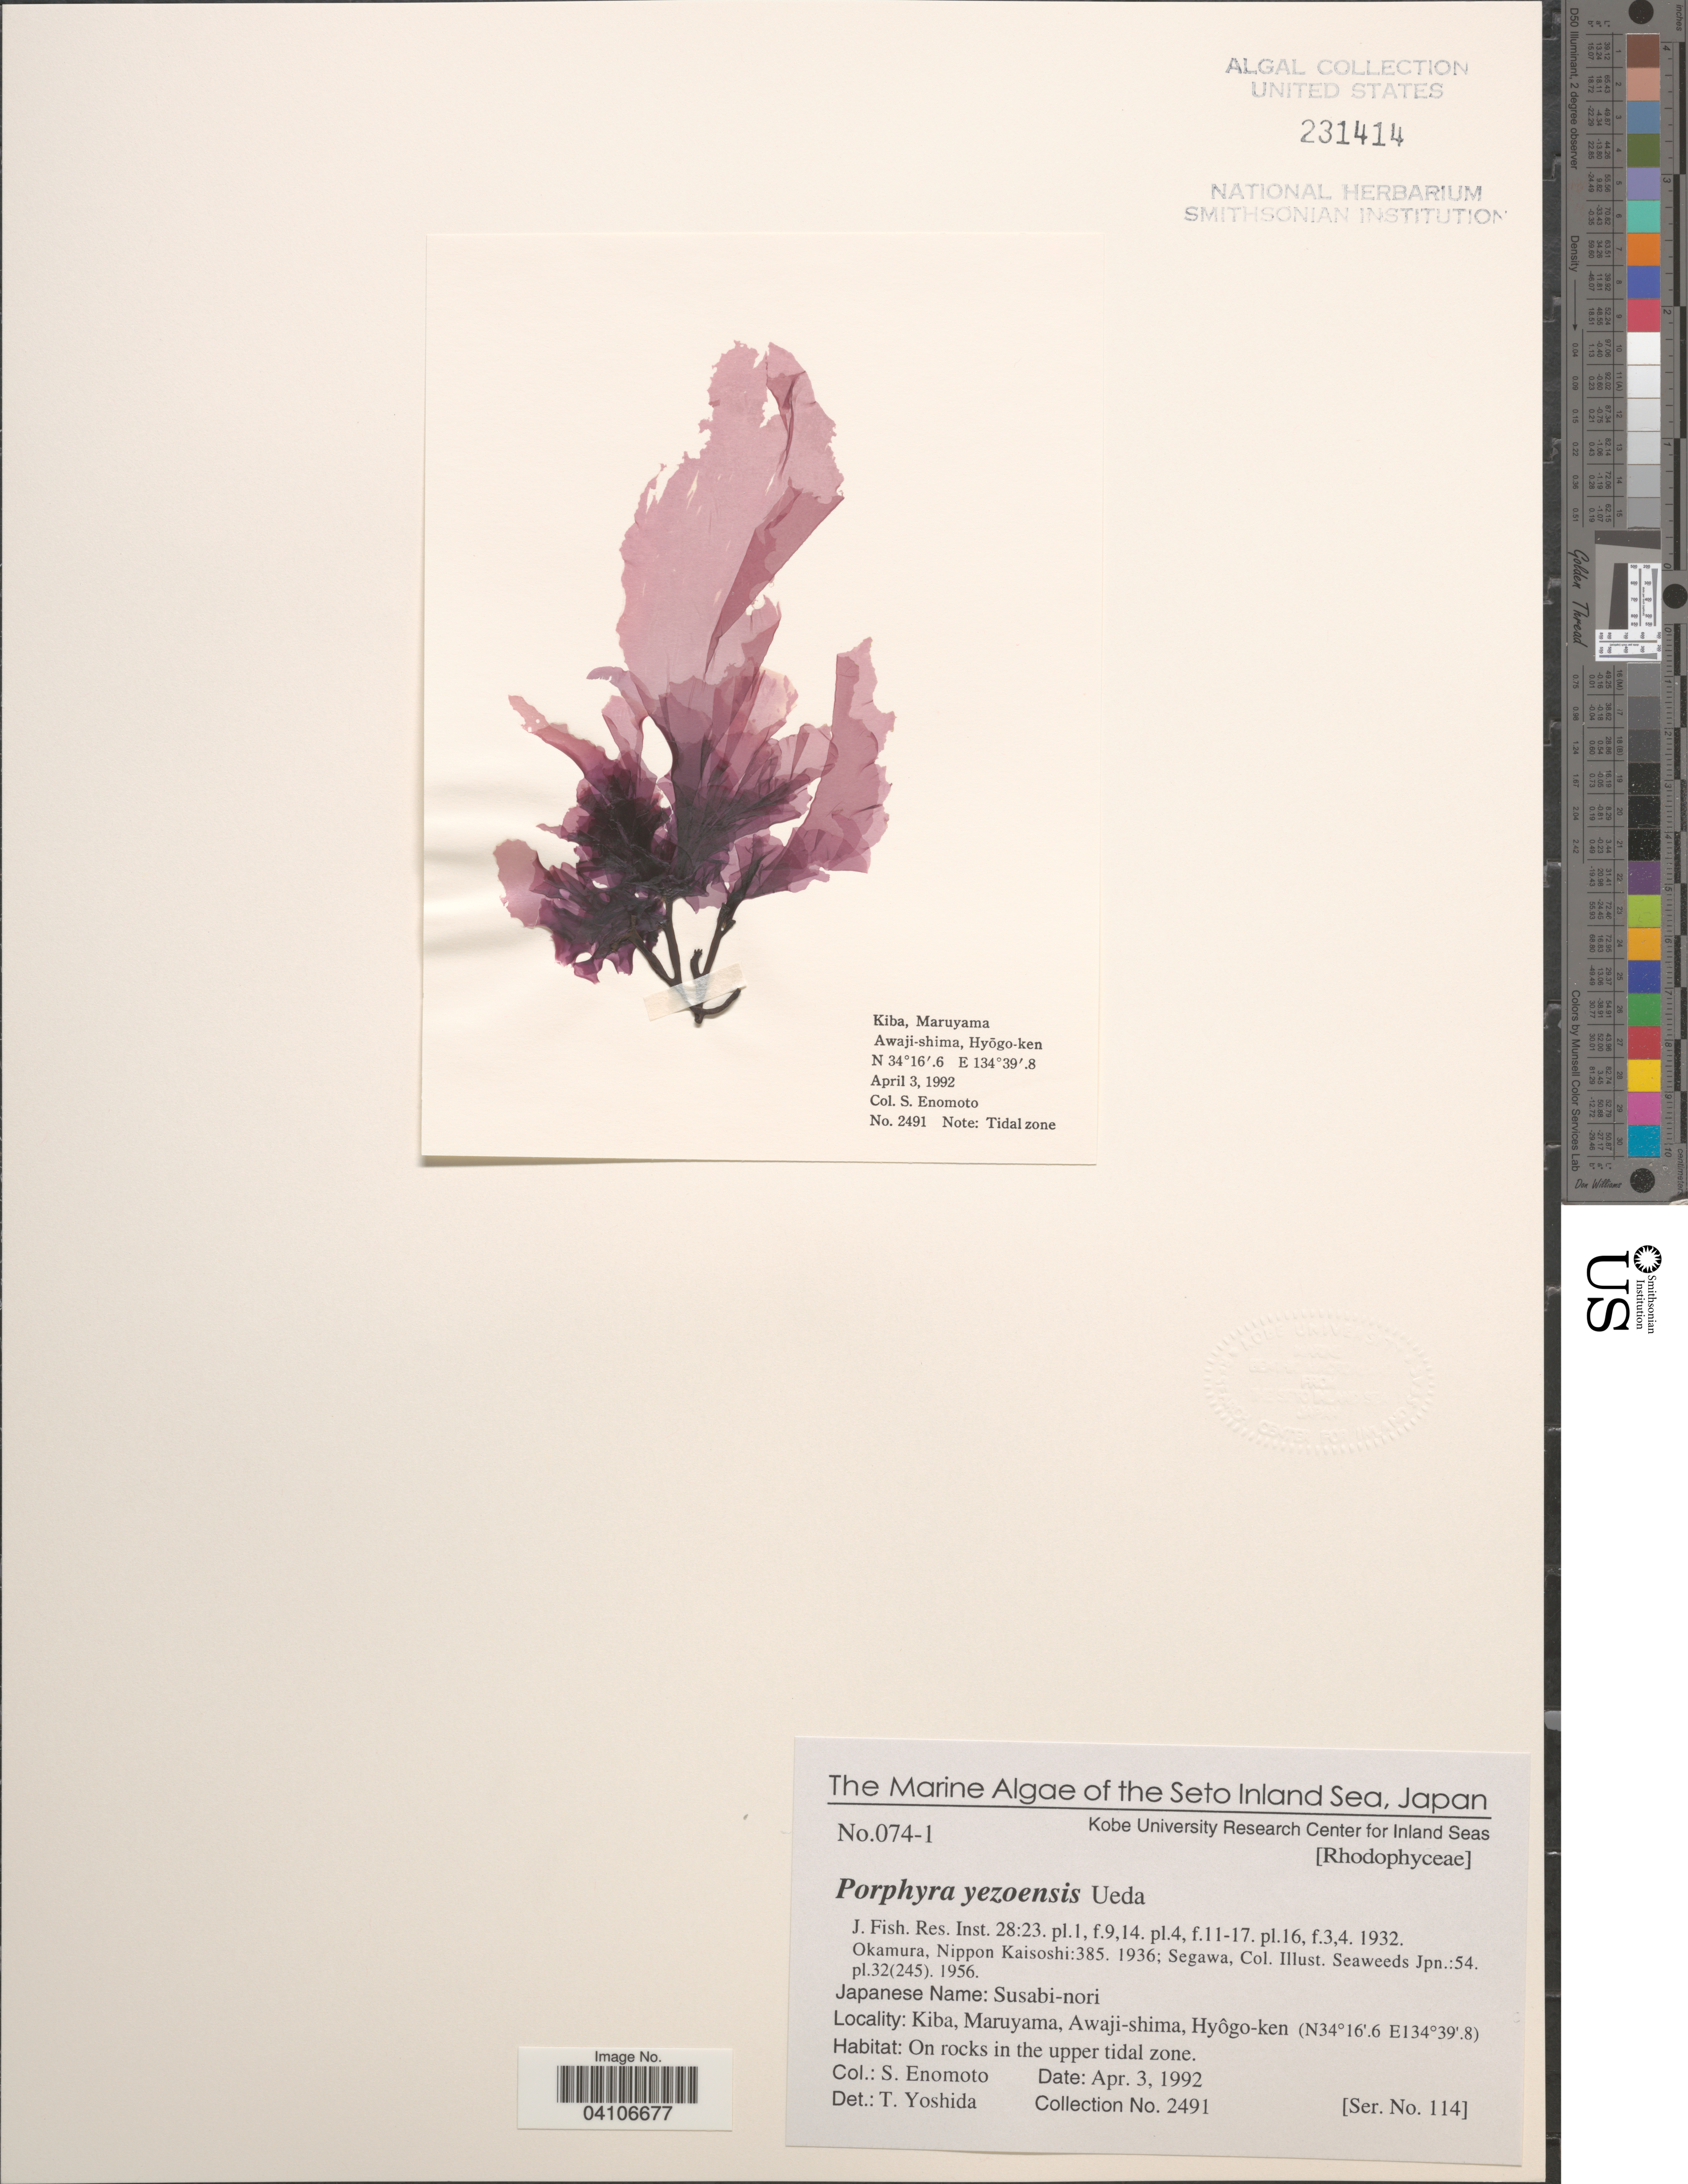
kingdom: Plantae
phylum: Rhodophyta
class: Bangiophyceae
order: Bangiales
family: Bangiaceae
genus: Pyropia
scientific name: Pyropia yezoensis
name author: (Ueda) M.S. Hwang & H. G. Choi in J.E. Sutherl. et al.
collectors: S. Enomoto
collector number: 2491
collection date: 1992-04-03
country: Japan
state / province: Hyogo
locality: The Seto Inland Sea. Kiba, Maruyama, Awaji-shima, Hyôgo-ken.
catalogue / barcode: US 231414